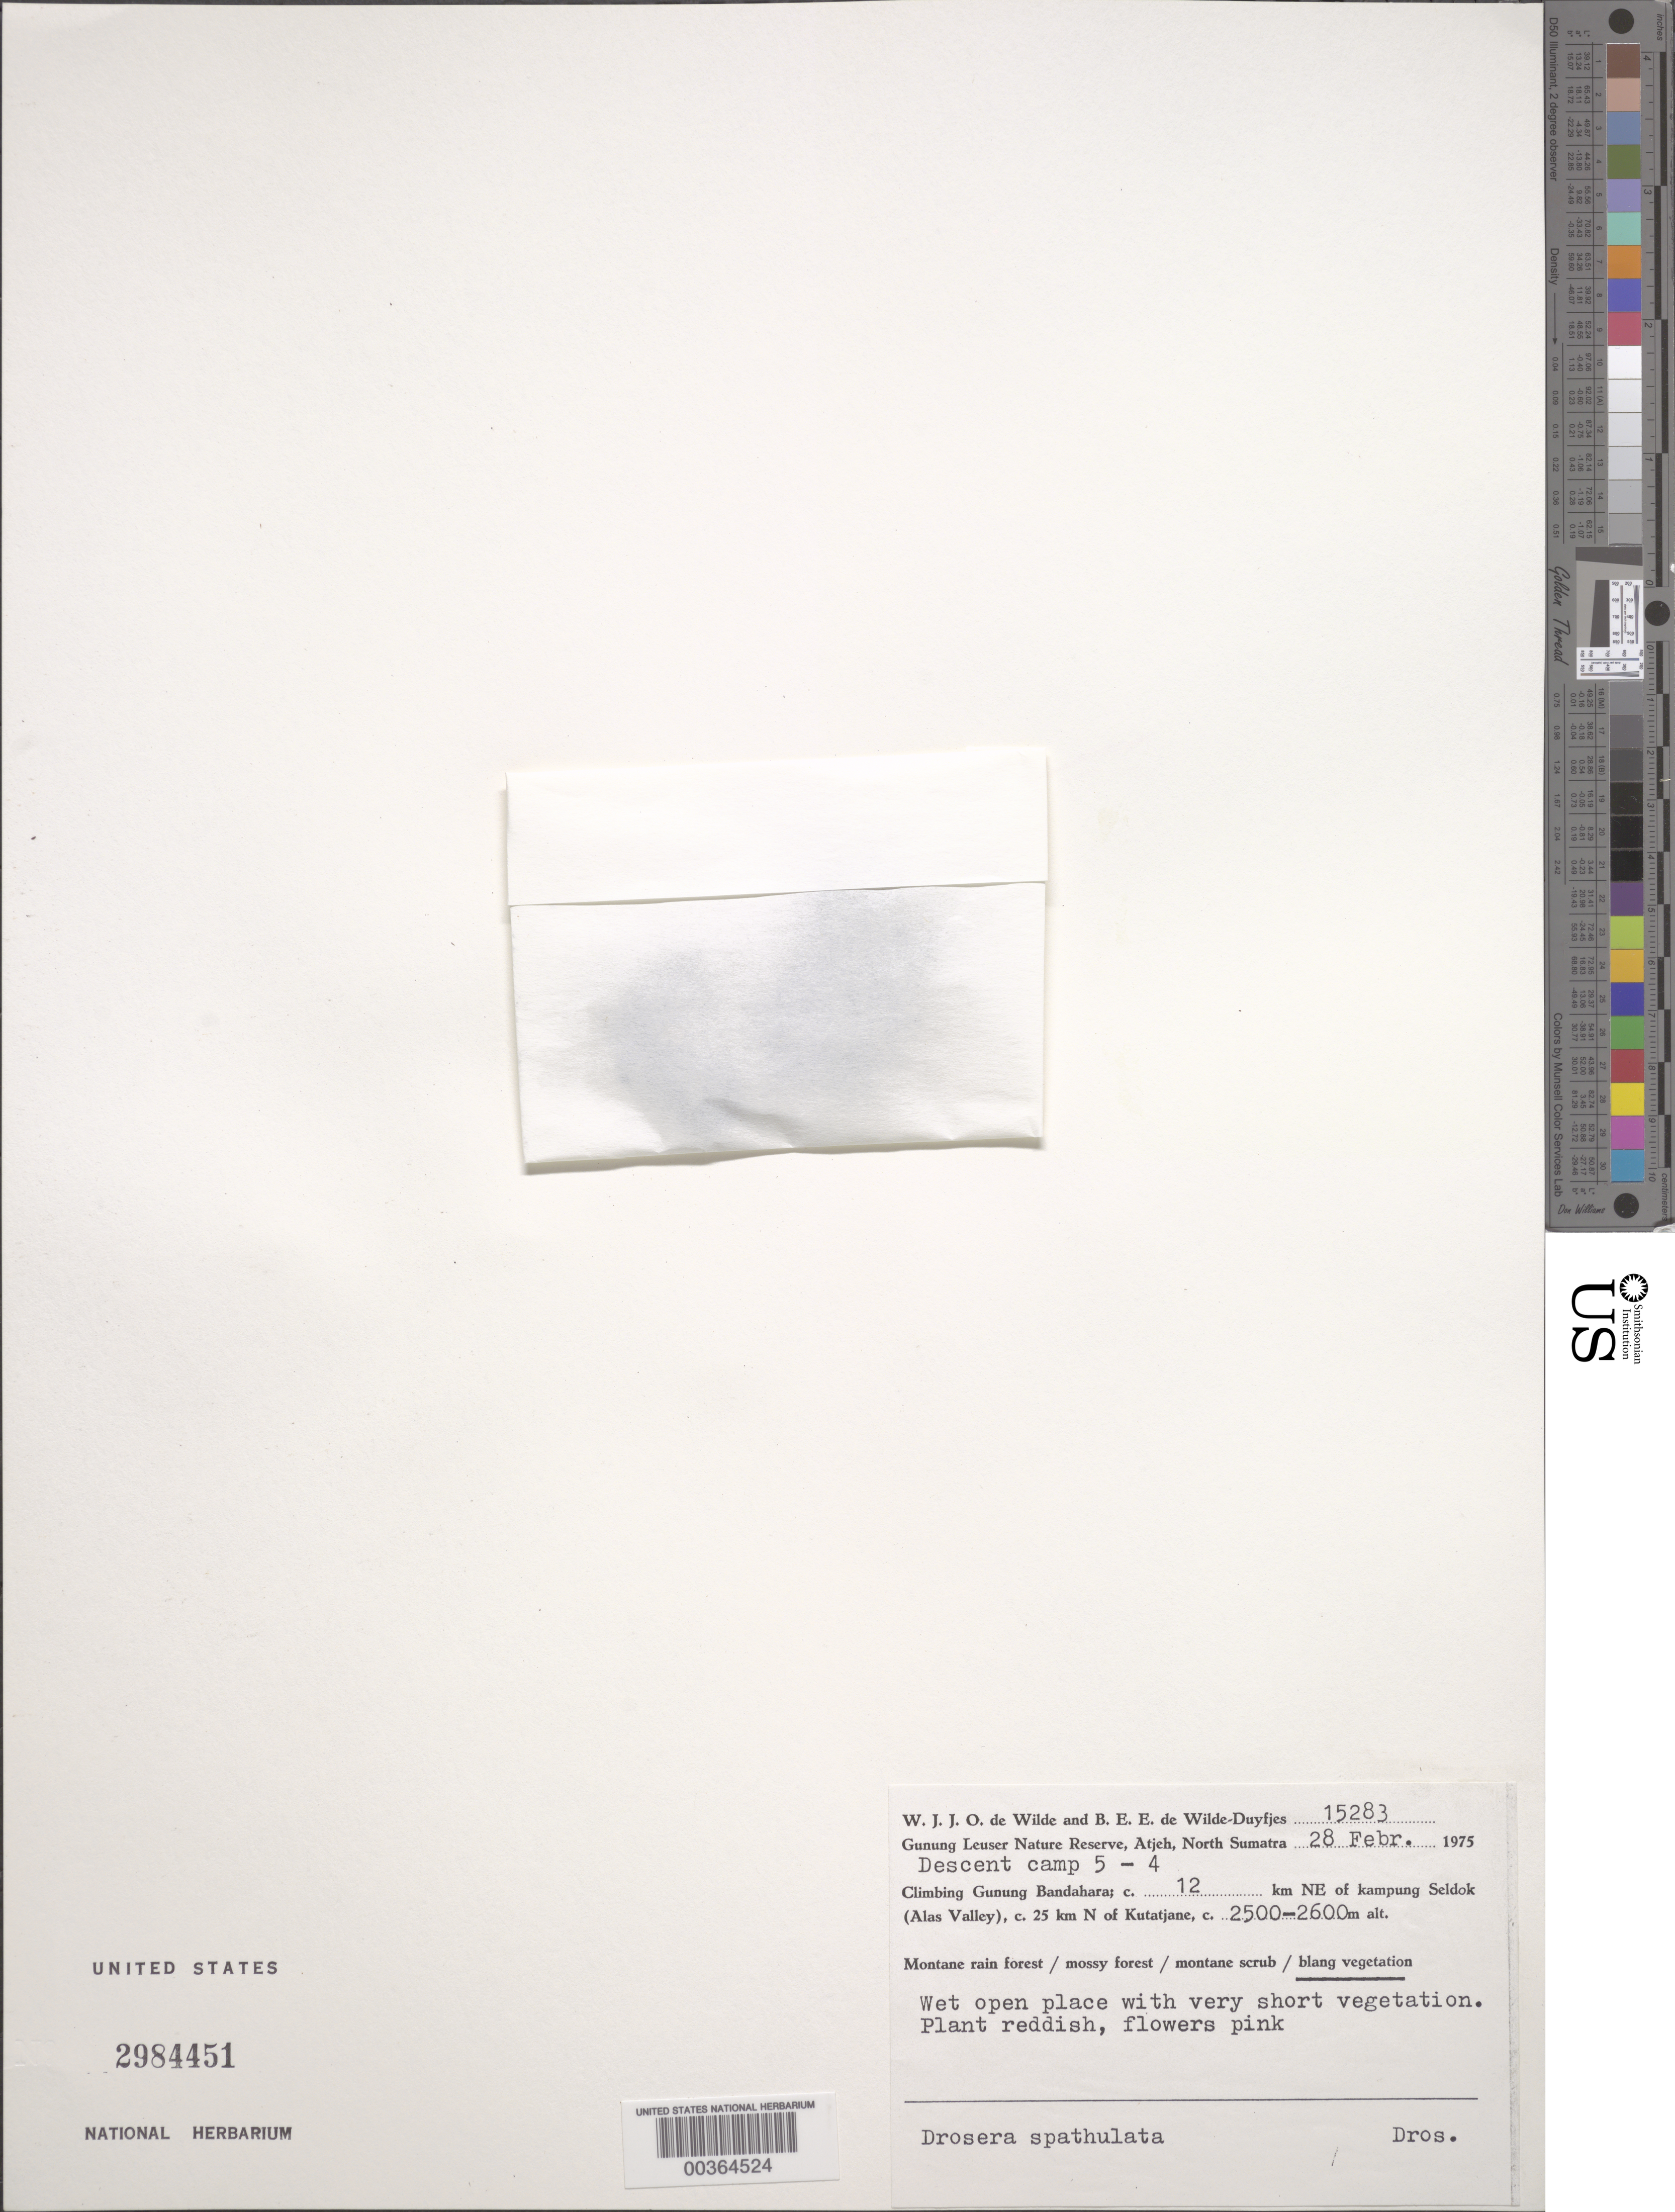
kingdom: Plantae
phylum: Tracheophyta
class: Magnoliopsida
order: Caryophyllales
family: Droseraceae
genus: Drosera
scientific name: Drosera spathulata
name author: Labill.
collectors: W. J. de Wilde & B. E. de Wilde-Duyfjes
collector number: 15283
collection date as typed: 28 Feb 1975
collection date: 1975-02-28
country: Indonesia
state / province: Sumatra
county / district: Aceh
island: Sumatra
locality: Gunung leuser nature reserve, ne of kampung seldok (alas valley) n of kutatjane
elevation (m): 2500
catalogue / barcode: US 2984451